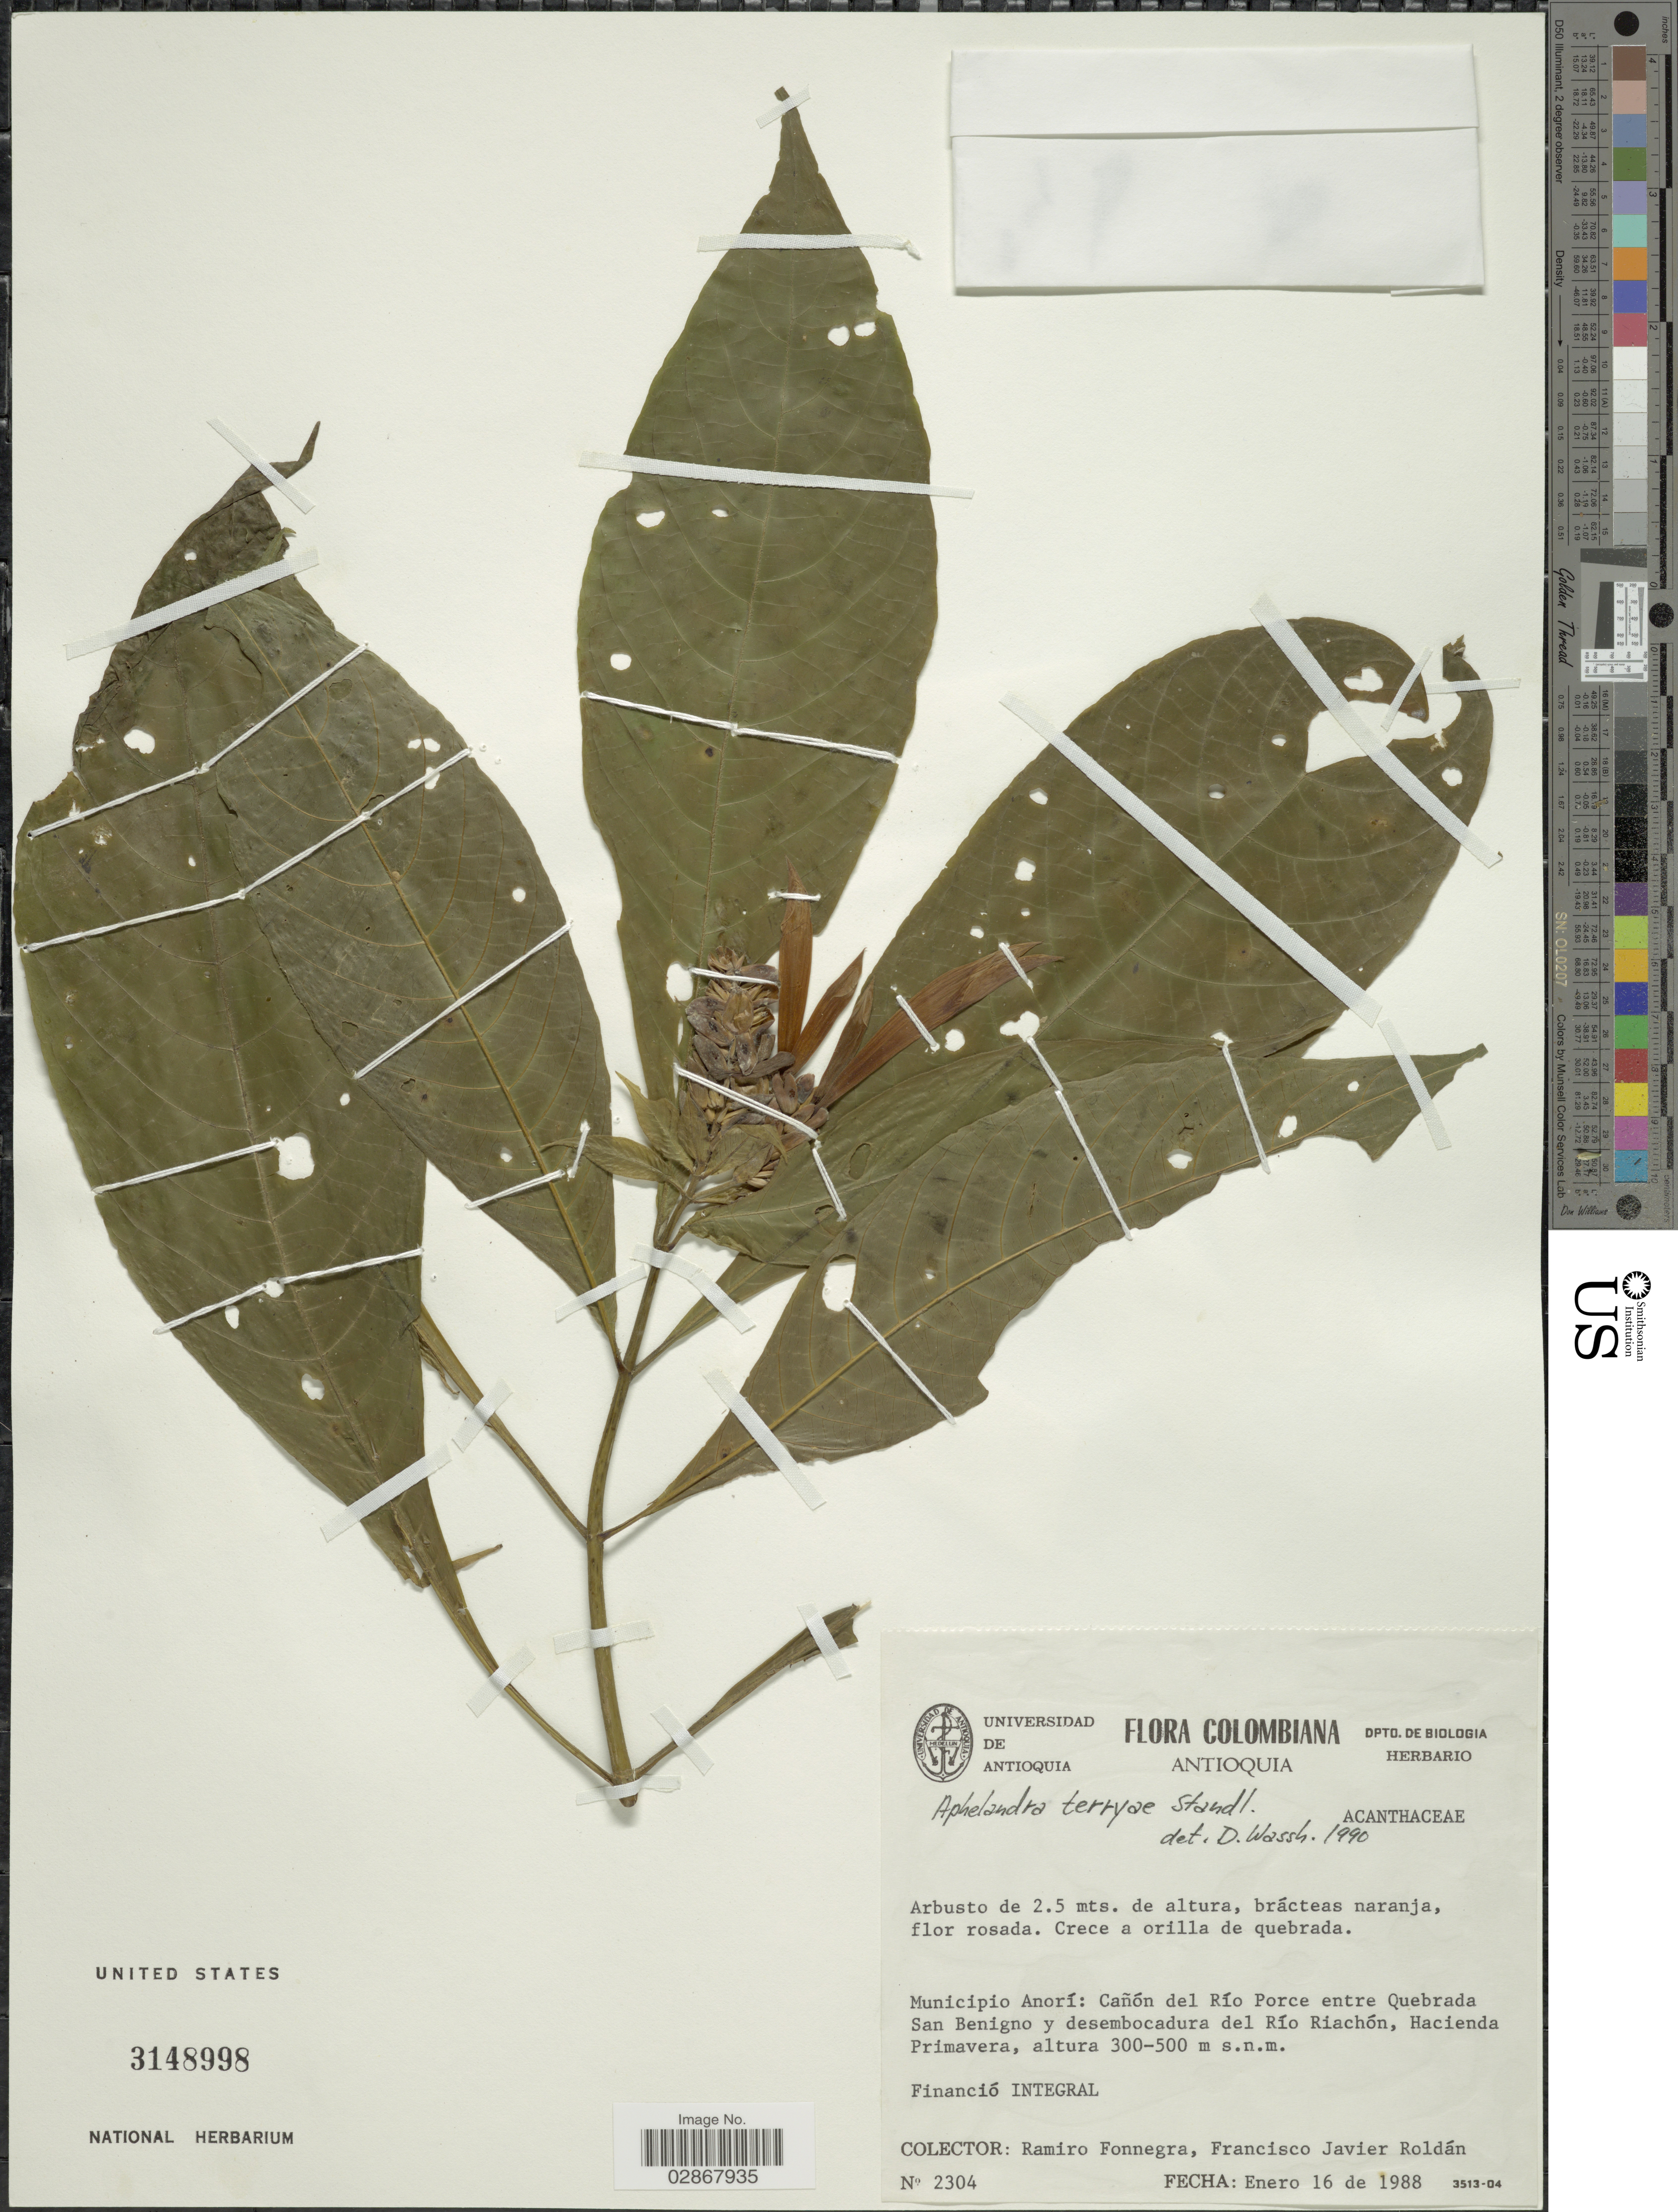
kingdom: Plantae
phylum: Tracheophyta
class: Magnoliopsida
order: Lamiales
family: Acanthaceae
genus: Aphelandra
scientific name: Aphelandra terryae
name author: Standl.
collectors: R. Fonnegra & F. J. Roldán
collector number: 2304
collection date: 1988-01-16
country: Colombia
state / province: Antioquia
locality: Municipio Anorí: Cañón del Río Porce entre Quebrada San Benigno y desembocadura del Río Riachón, Hacienda Primavera.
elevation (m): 300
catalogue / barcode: US 3148998